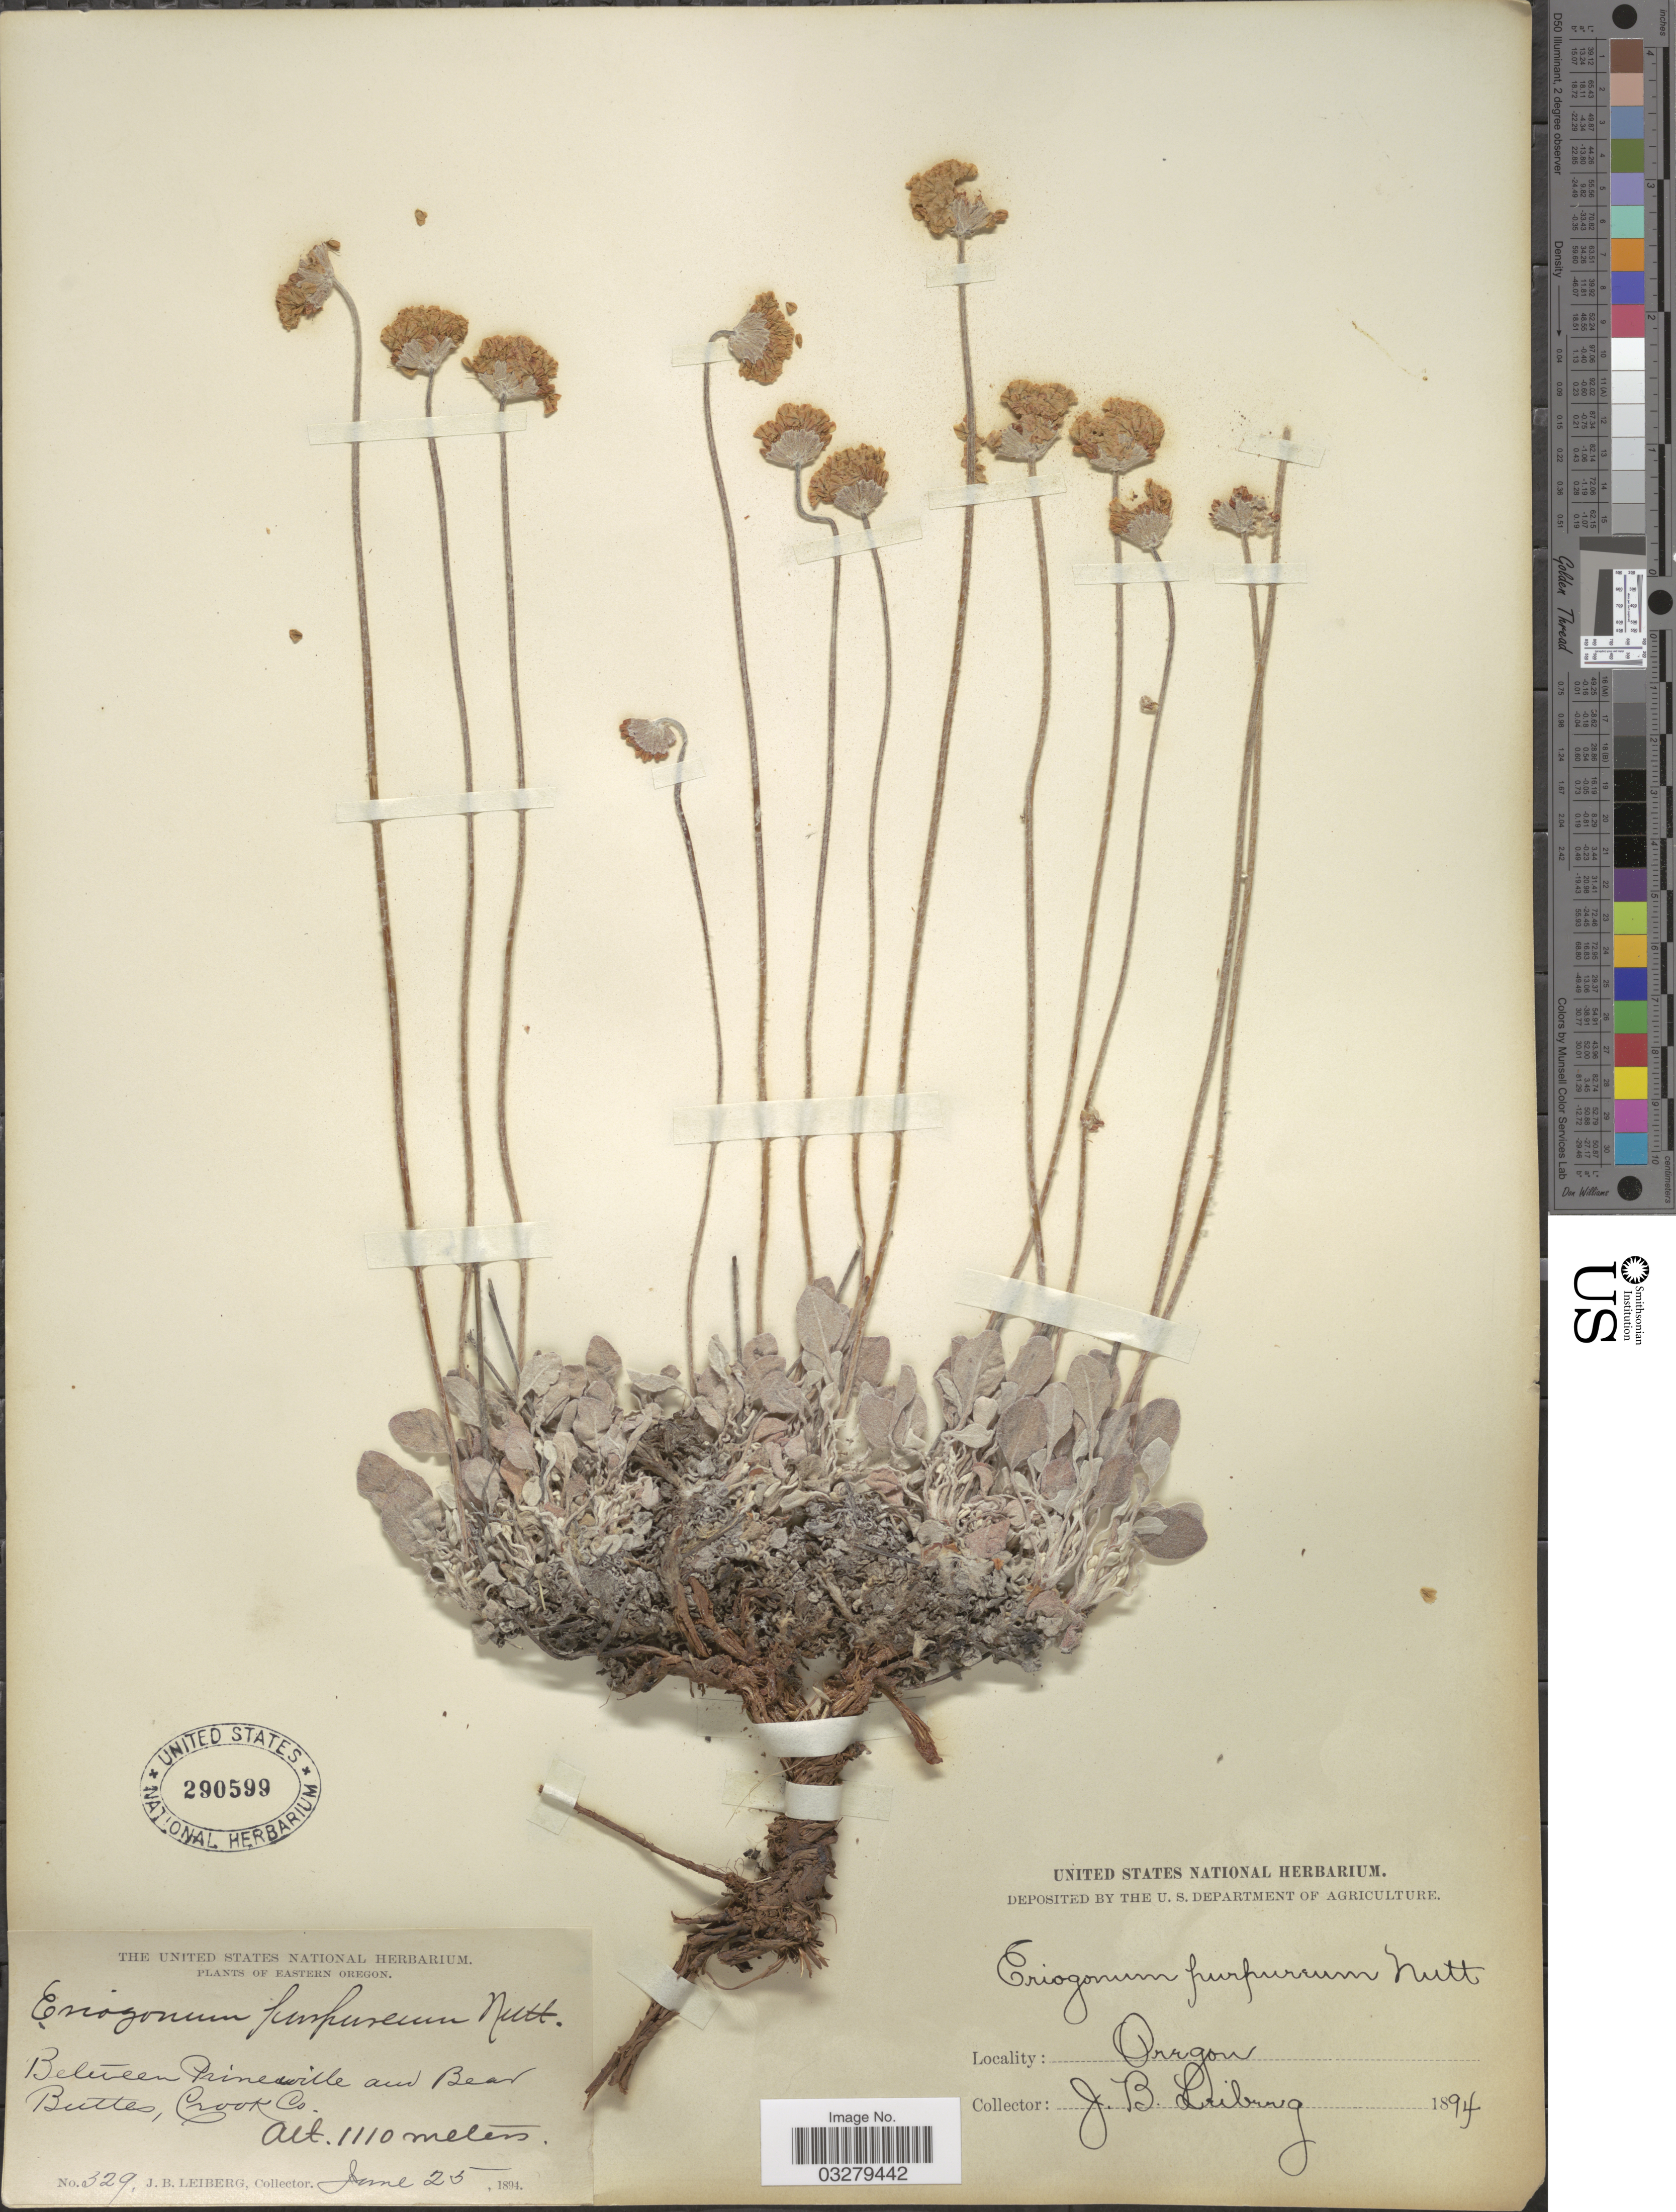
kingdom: Plantae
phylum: Tracheophyta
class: Magnoliopsida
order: Caryophyllales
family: Polygonaceae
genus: Eriogonum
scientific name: Eriogonum ovalifolium var. purpureum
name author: (Nutt.) Durand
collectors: J. B. Leiberg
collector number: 329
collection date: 1894-06-25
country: United States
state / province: Oregon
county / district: Crook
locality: Eastern Oregon, Between Prineville and Bear Buttes, Crook Co.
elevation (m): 1110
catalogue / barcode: US 290599